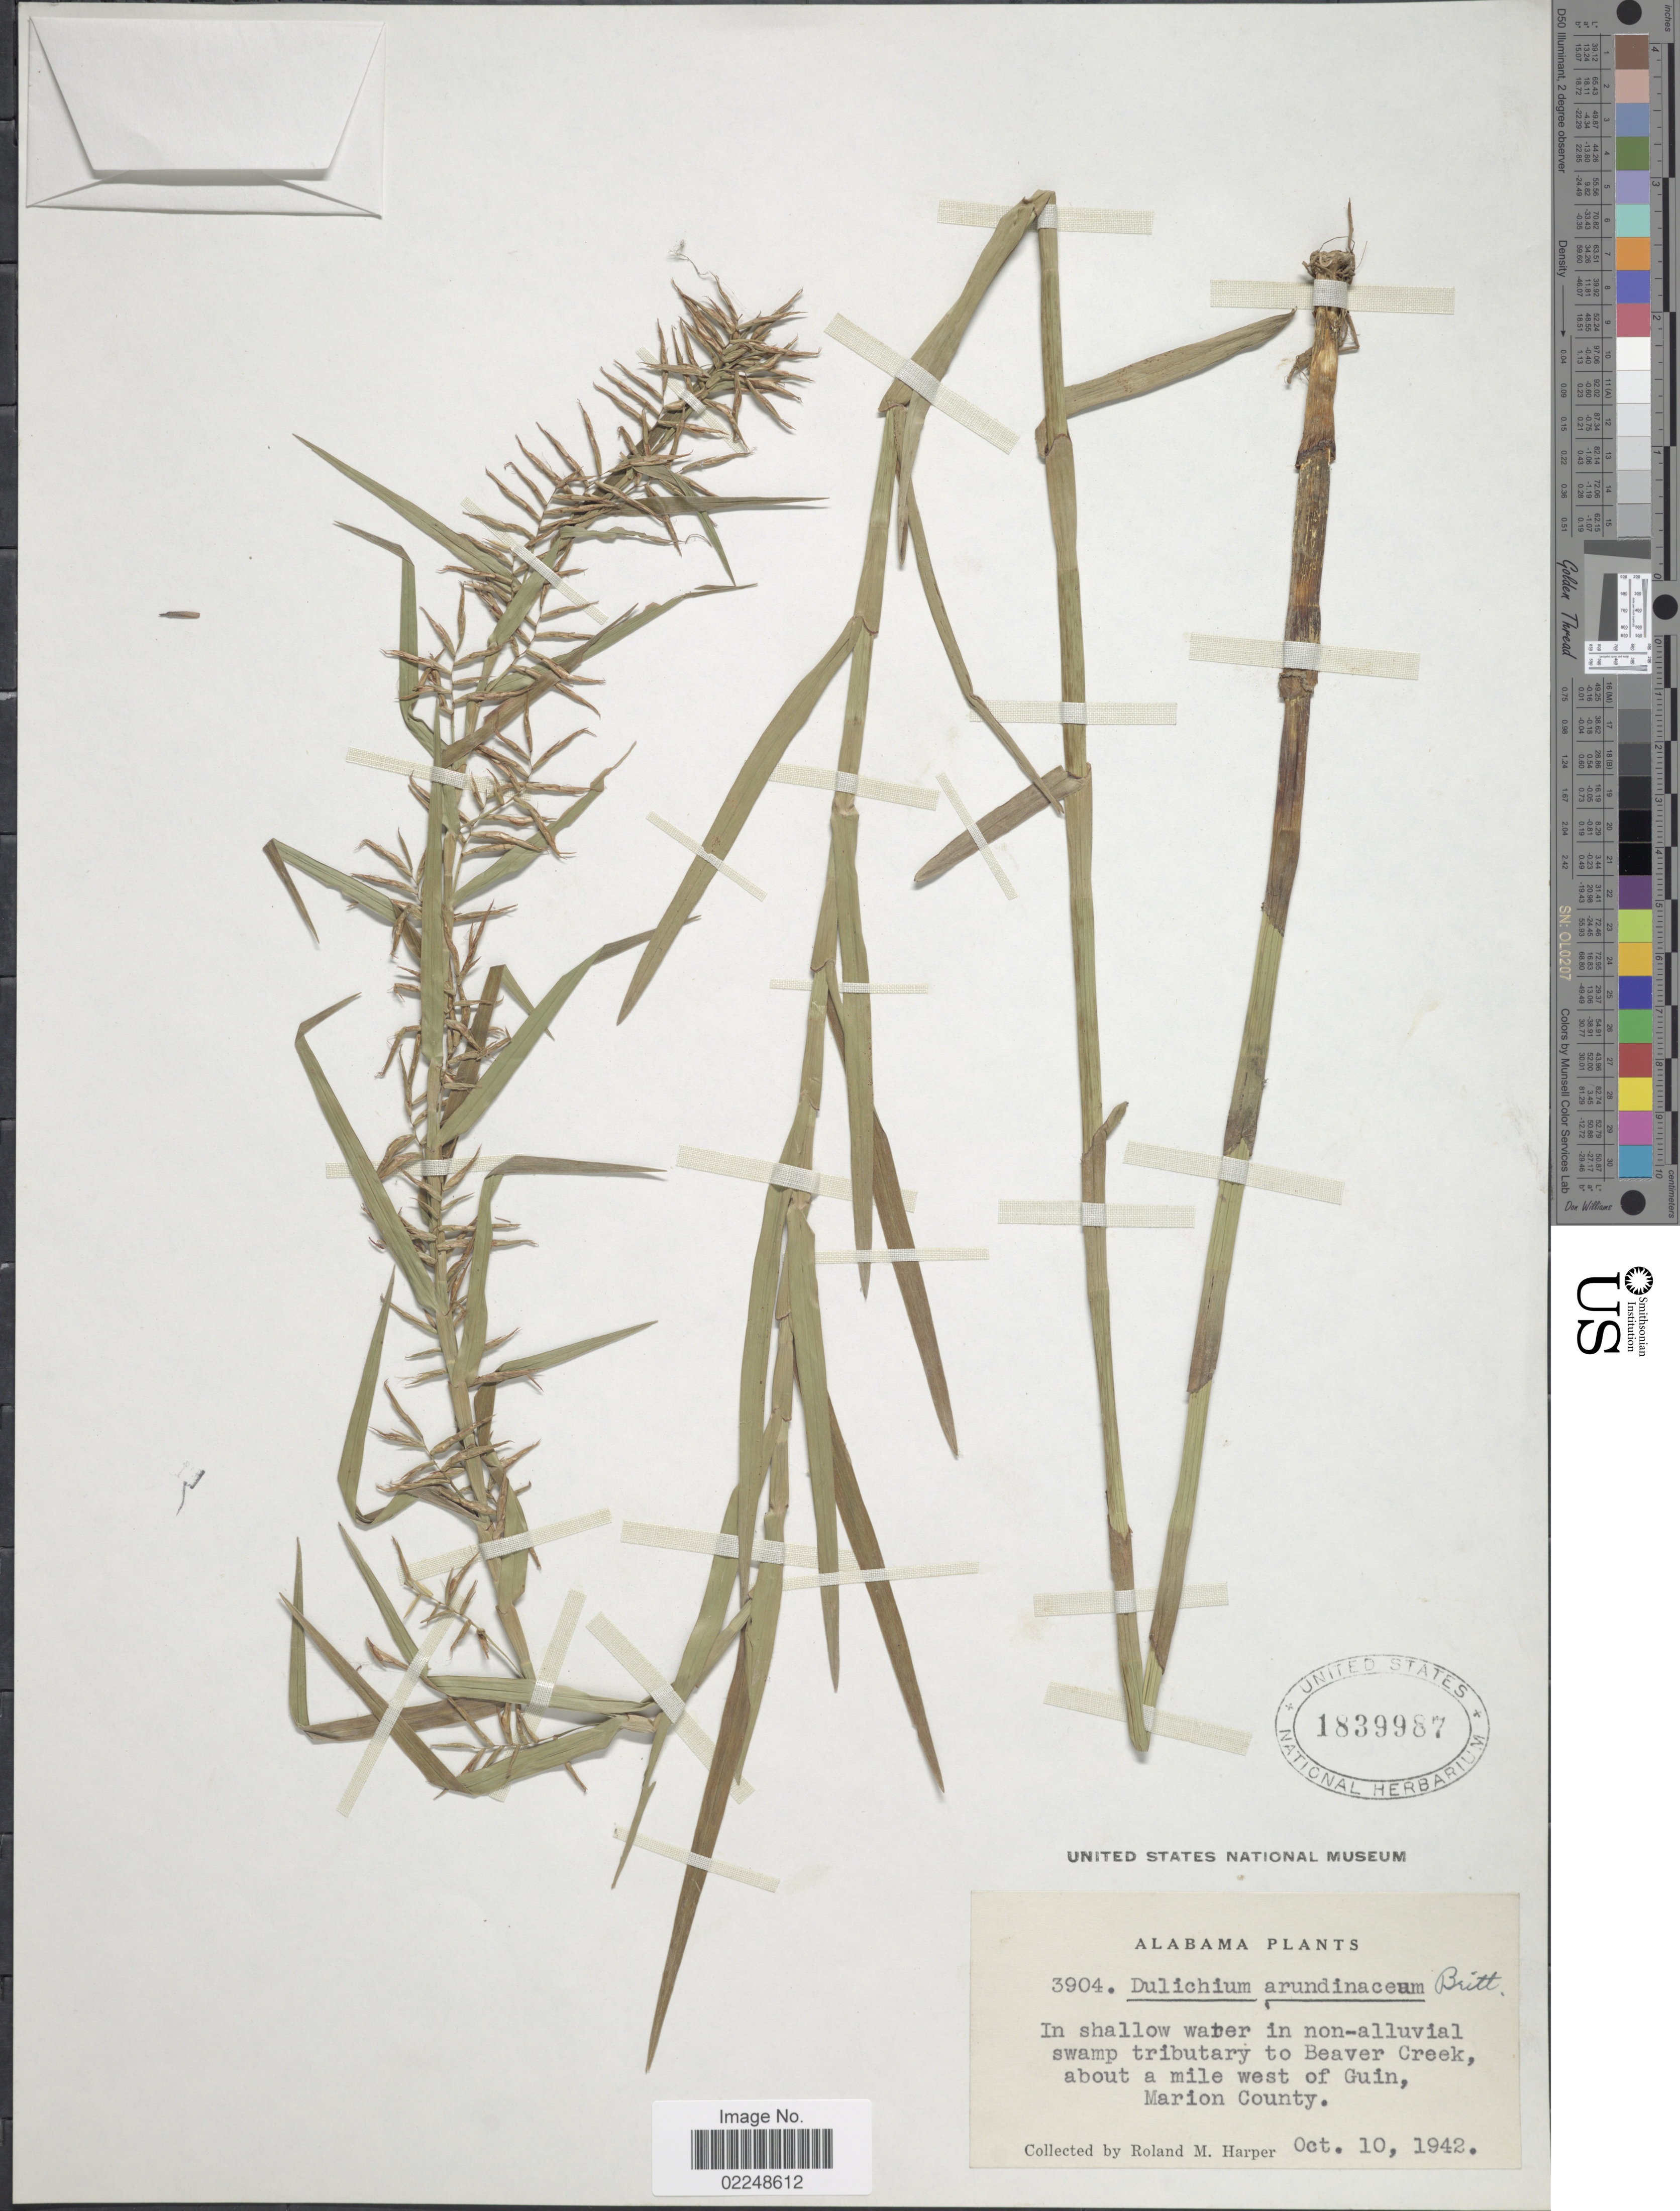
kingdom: Plantae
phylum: Tracheophyta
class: Liliopsida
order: Poales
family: Cyperaceae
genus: Dulichium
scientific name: Dulichium arundinaceum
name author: (L.) Britton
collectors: R. M. Harper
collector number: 3904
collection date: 1942-10-10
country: United States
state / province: Alabama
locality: In shallow water in non-alluvial swamp tributary to Beaver Creek, about a mile west of Guin, Marion County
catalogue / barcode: US 1839987